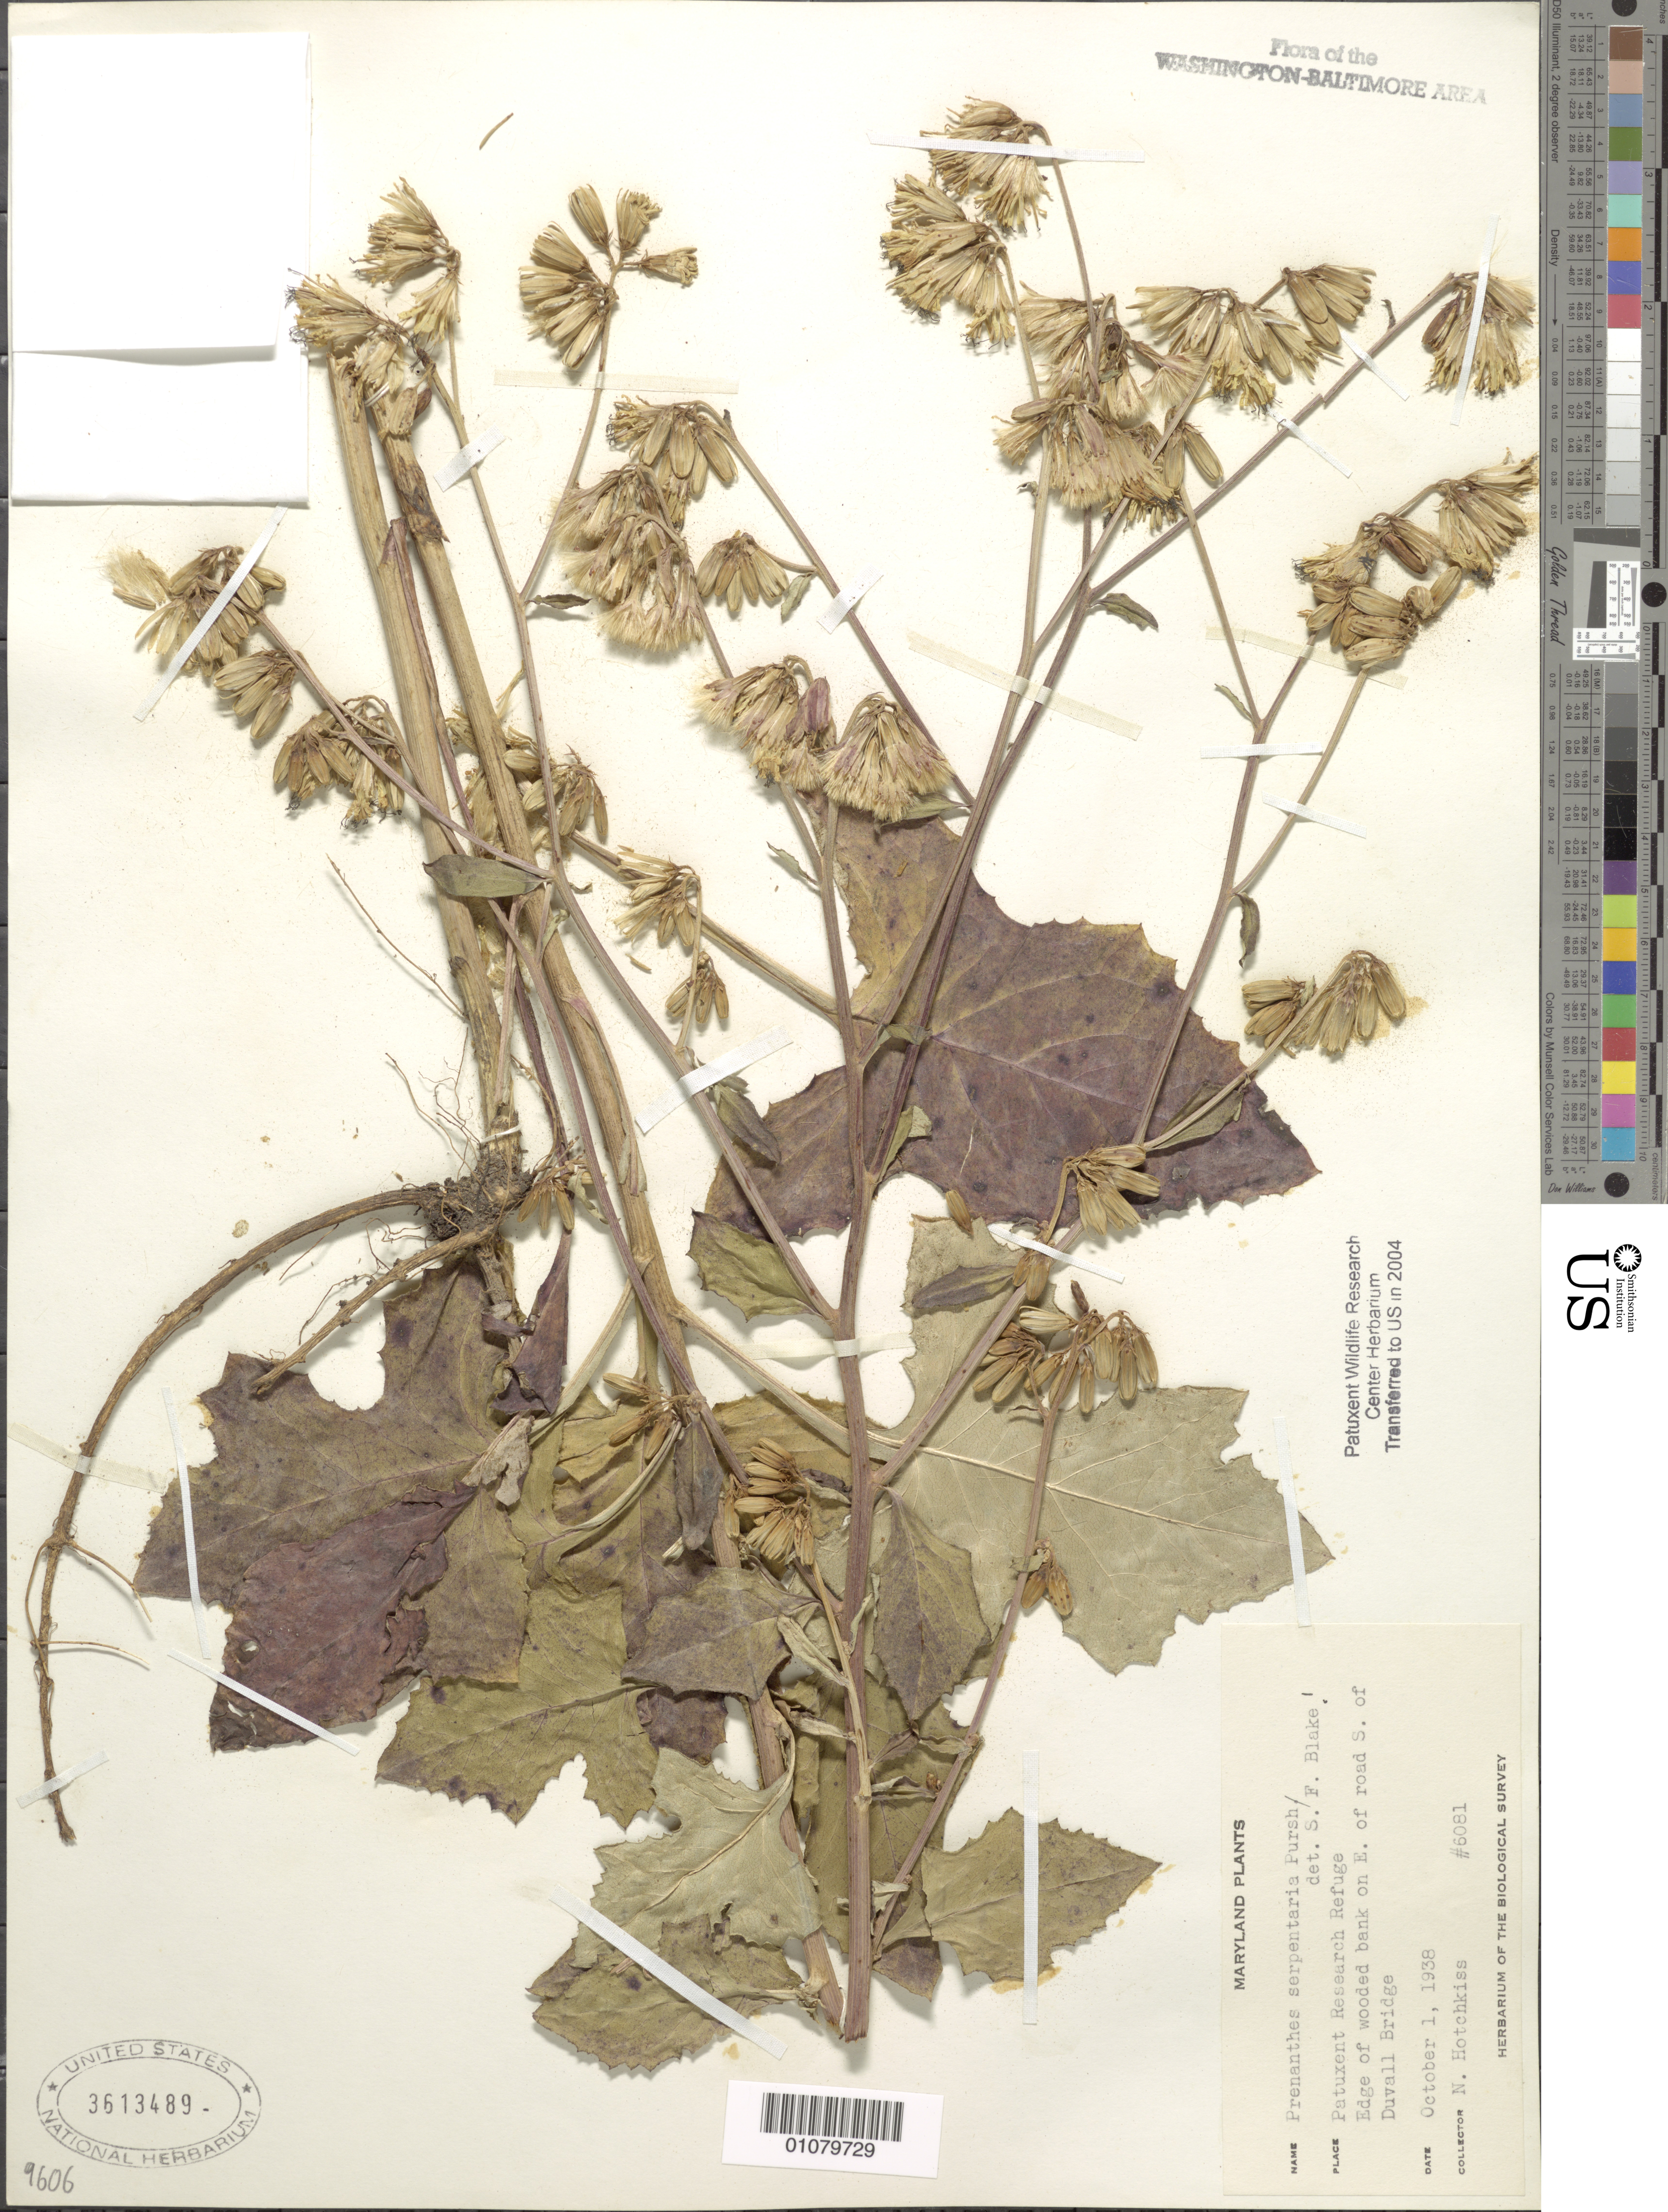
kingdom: Plantae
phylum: Tracheophyta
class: Magnoliopsida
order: Asterales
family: Asteraceae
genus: Nabalus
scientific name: Nabalus serpentarius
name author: (Pursh) Hook.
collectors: N. Hotchkiss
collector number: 6081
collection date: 1938-10-01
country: United States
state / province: Maryland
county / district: Prince George's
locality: Patuxent Wildlife Refuge. S. of Duvall Bridge.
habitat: Edge of wooded bank on E. of road.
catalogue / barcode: US 3613489